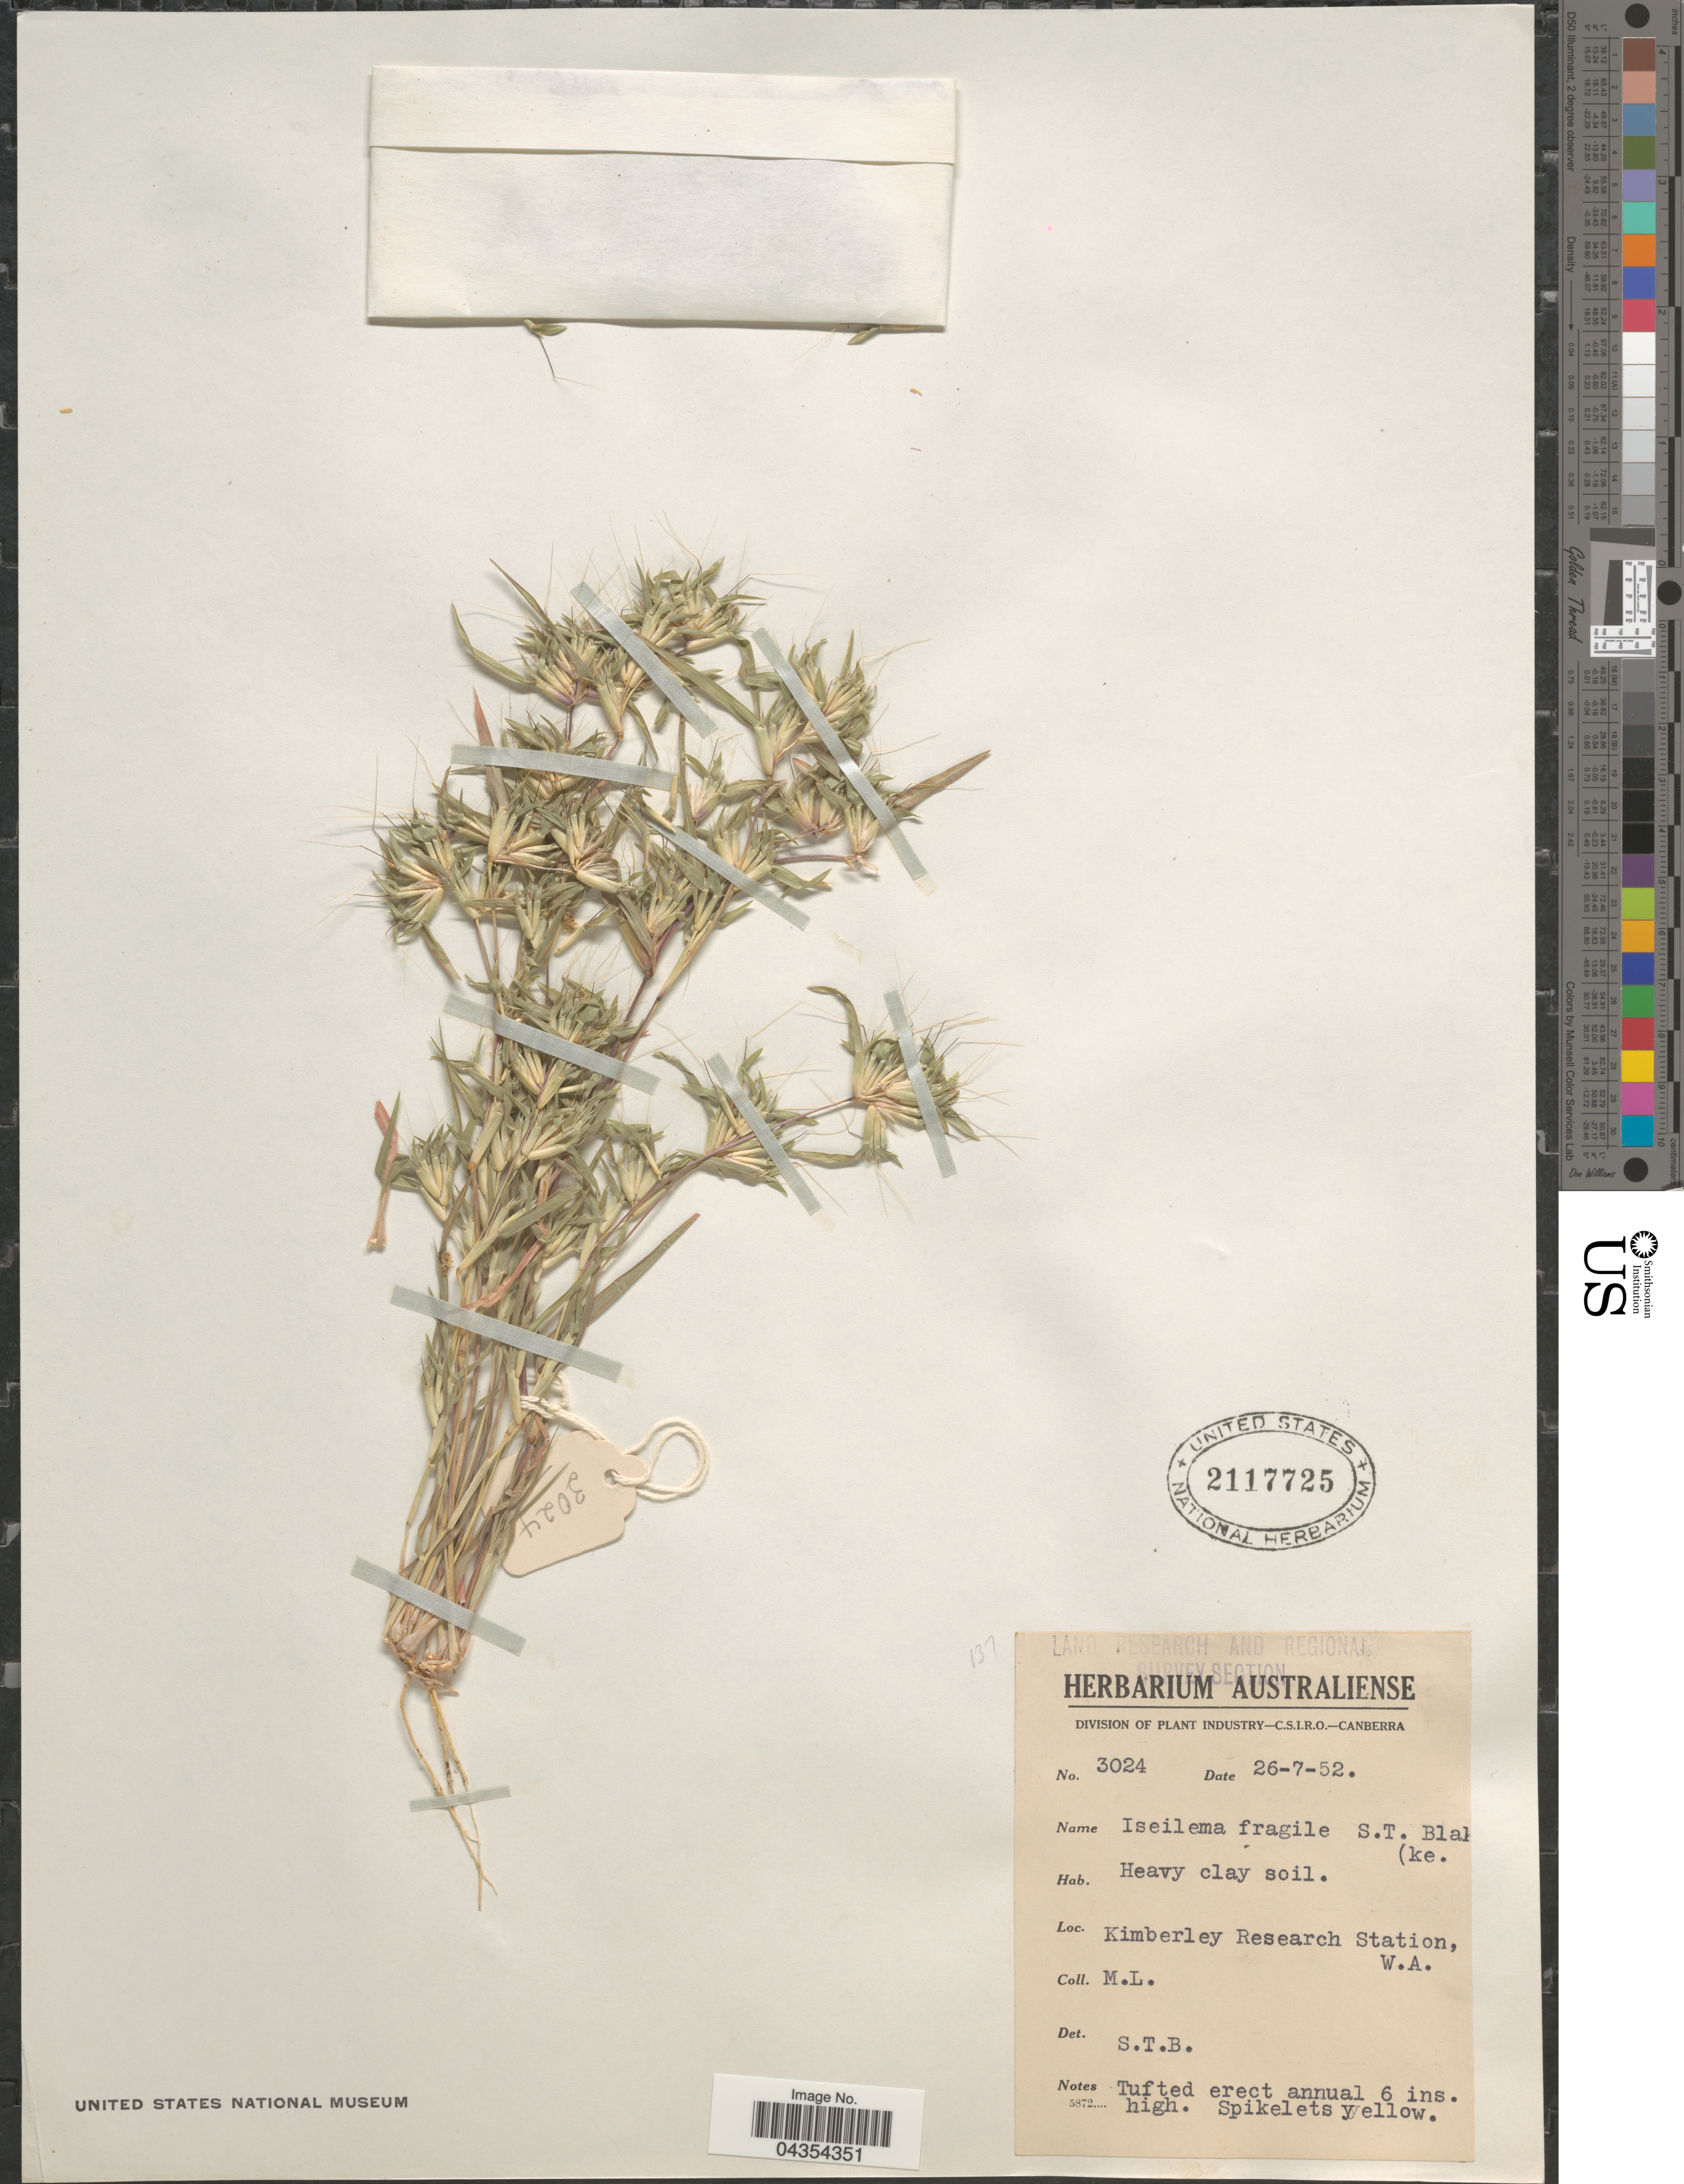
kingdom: Plantae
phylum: Tracheophyta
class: Liliopsida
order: Poales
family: Poaceae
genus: Iseilema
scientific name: Iseilema fragile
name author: S.T. Blake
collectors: M. L.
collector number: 3024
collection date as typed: Transcribed d/m/y: 26/7/52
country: Australia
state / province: Western Australia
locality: Land Research and Regional Survey Section. Kimberley Research Station, W.A.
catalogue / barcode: US 2117725